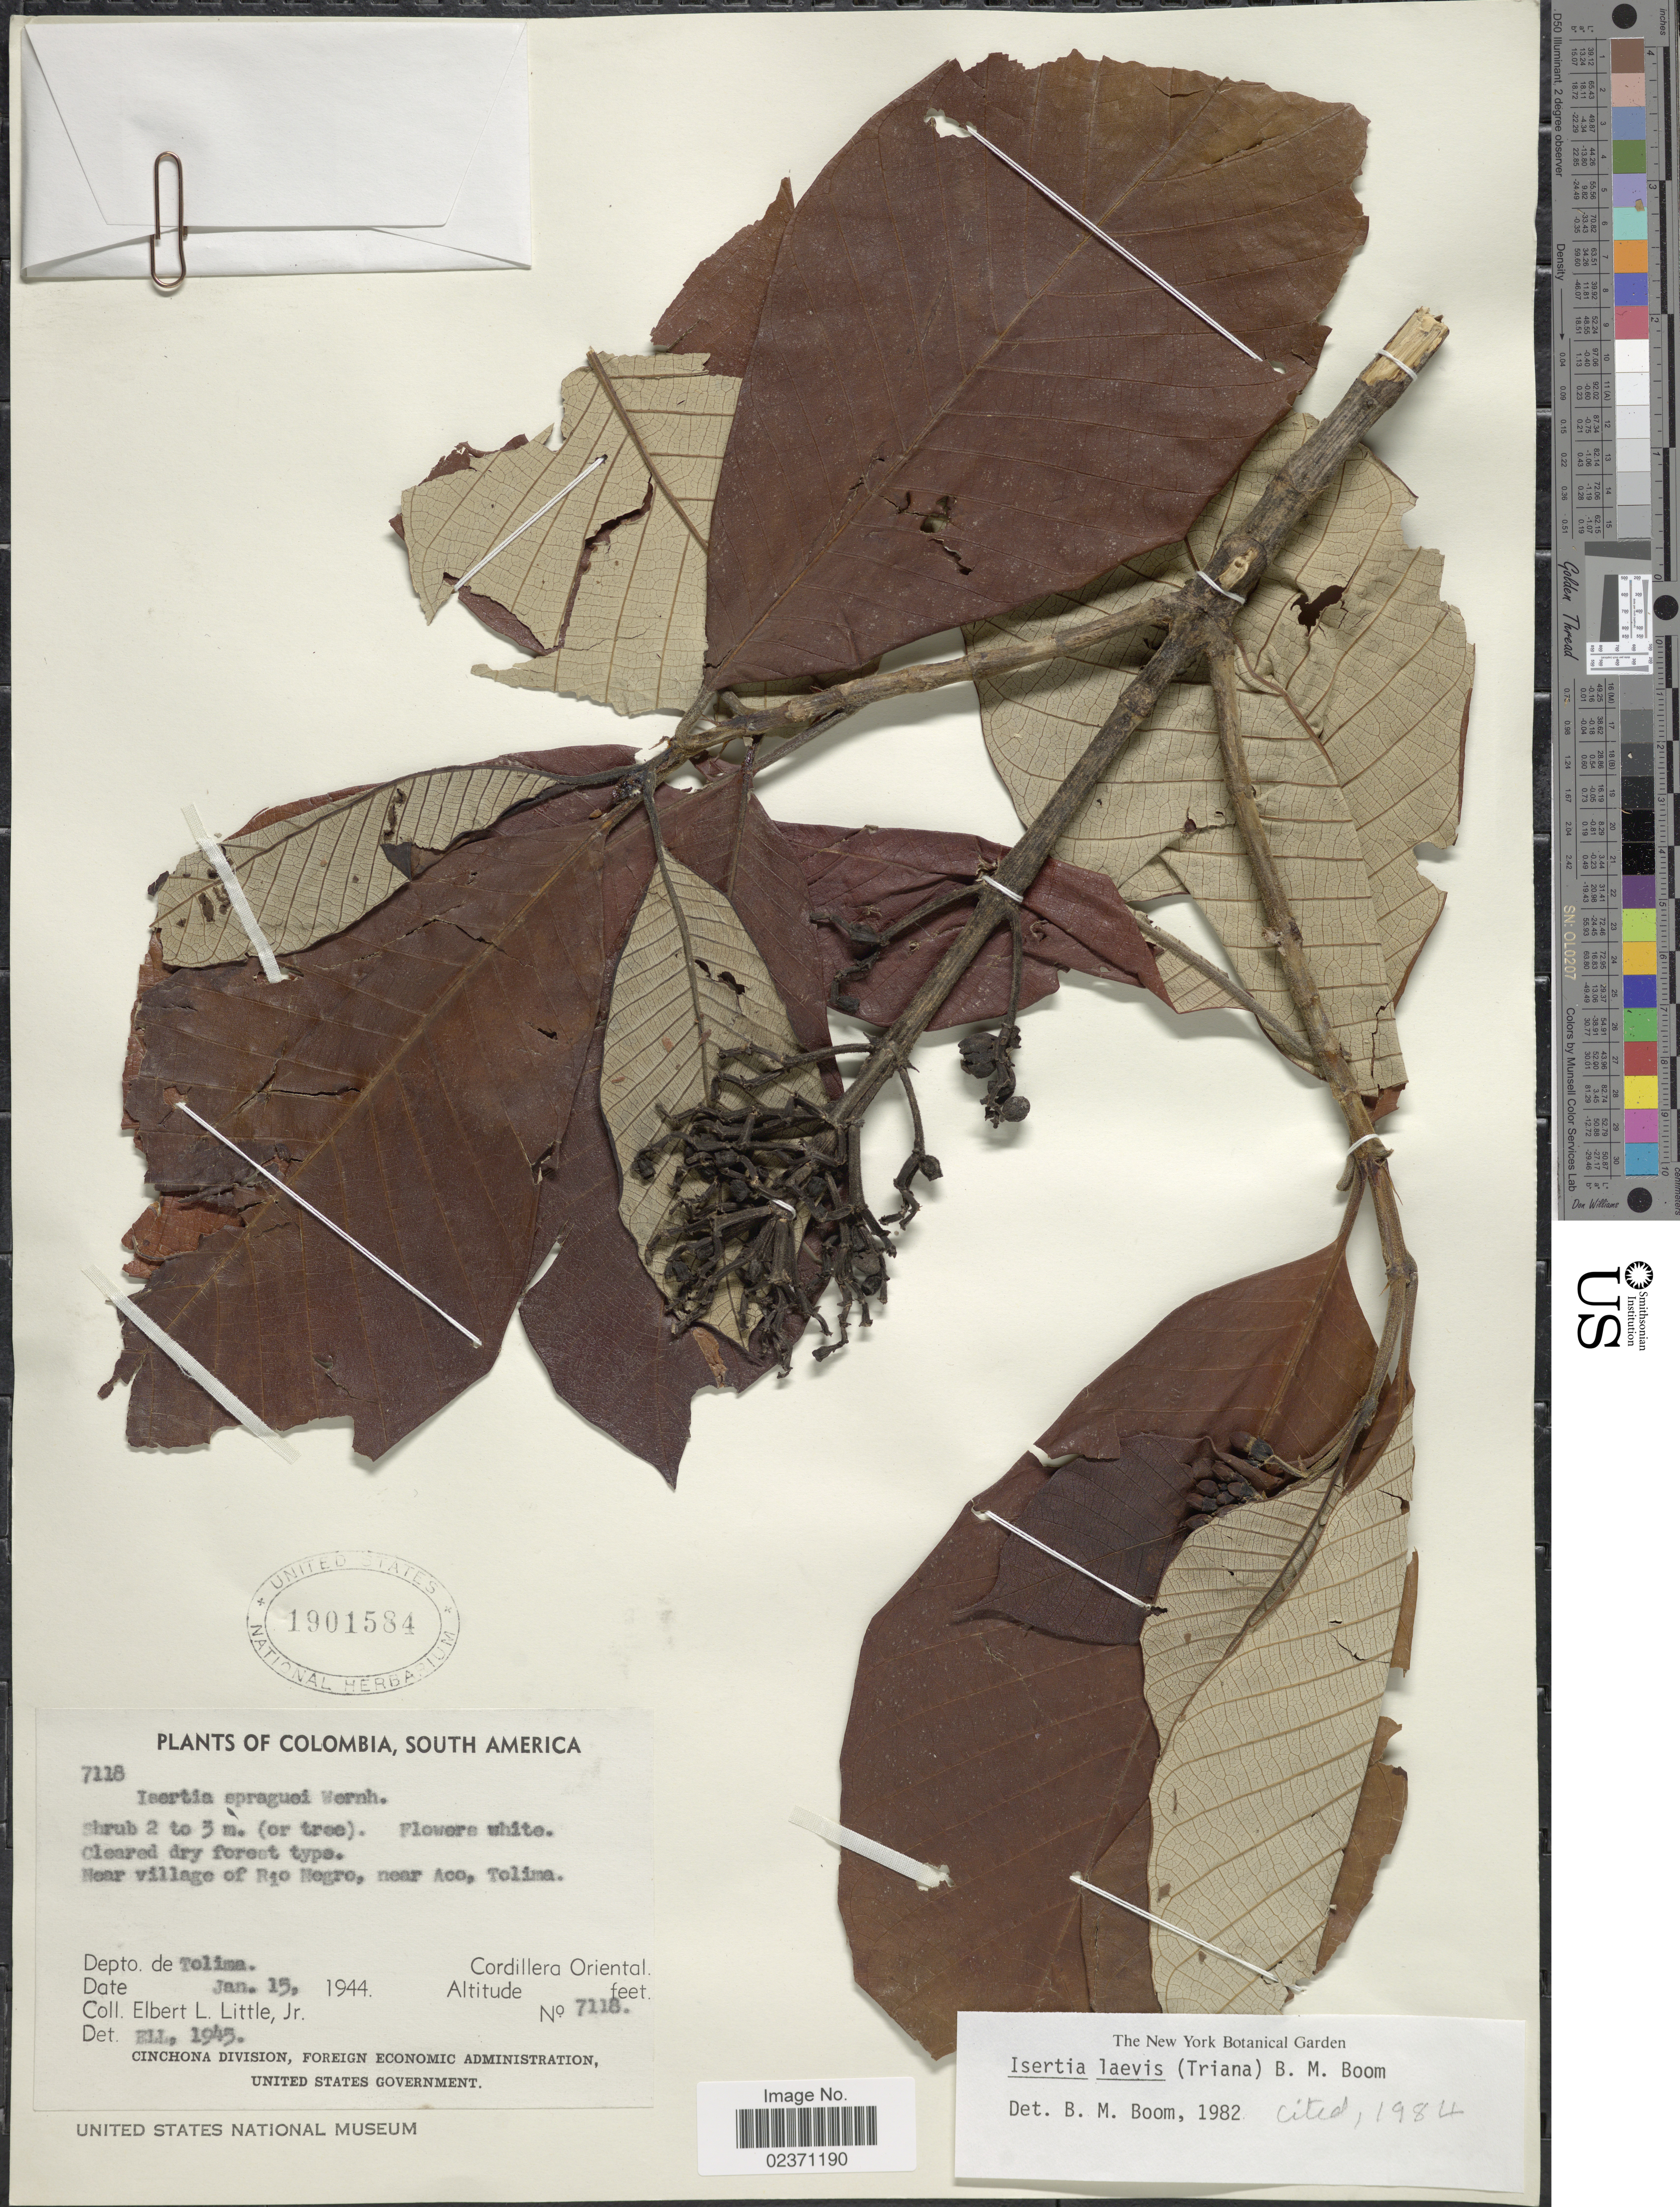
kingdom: Plantae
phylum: Tracheophyta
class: Magnoliopsida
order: Gentianales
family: Rubiaceae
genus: Isertia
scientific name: Isertia laevis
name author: (Triana) B.M. Boom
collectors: E. L. Little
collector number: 7118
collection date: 1944-01-15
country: Colombia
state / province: Tolima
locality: Near village of Rio Negro, Near Aco. Depto. de Tolima, Cordillera Oriental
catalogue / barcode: US 1901584